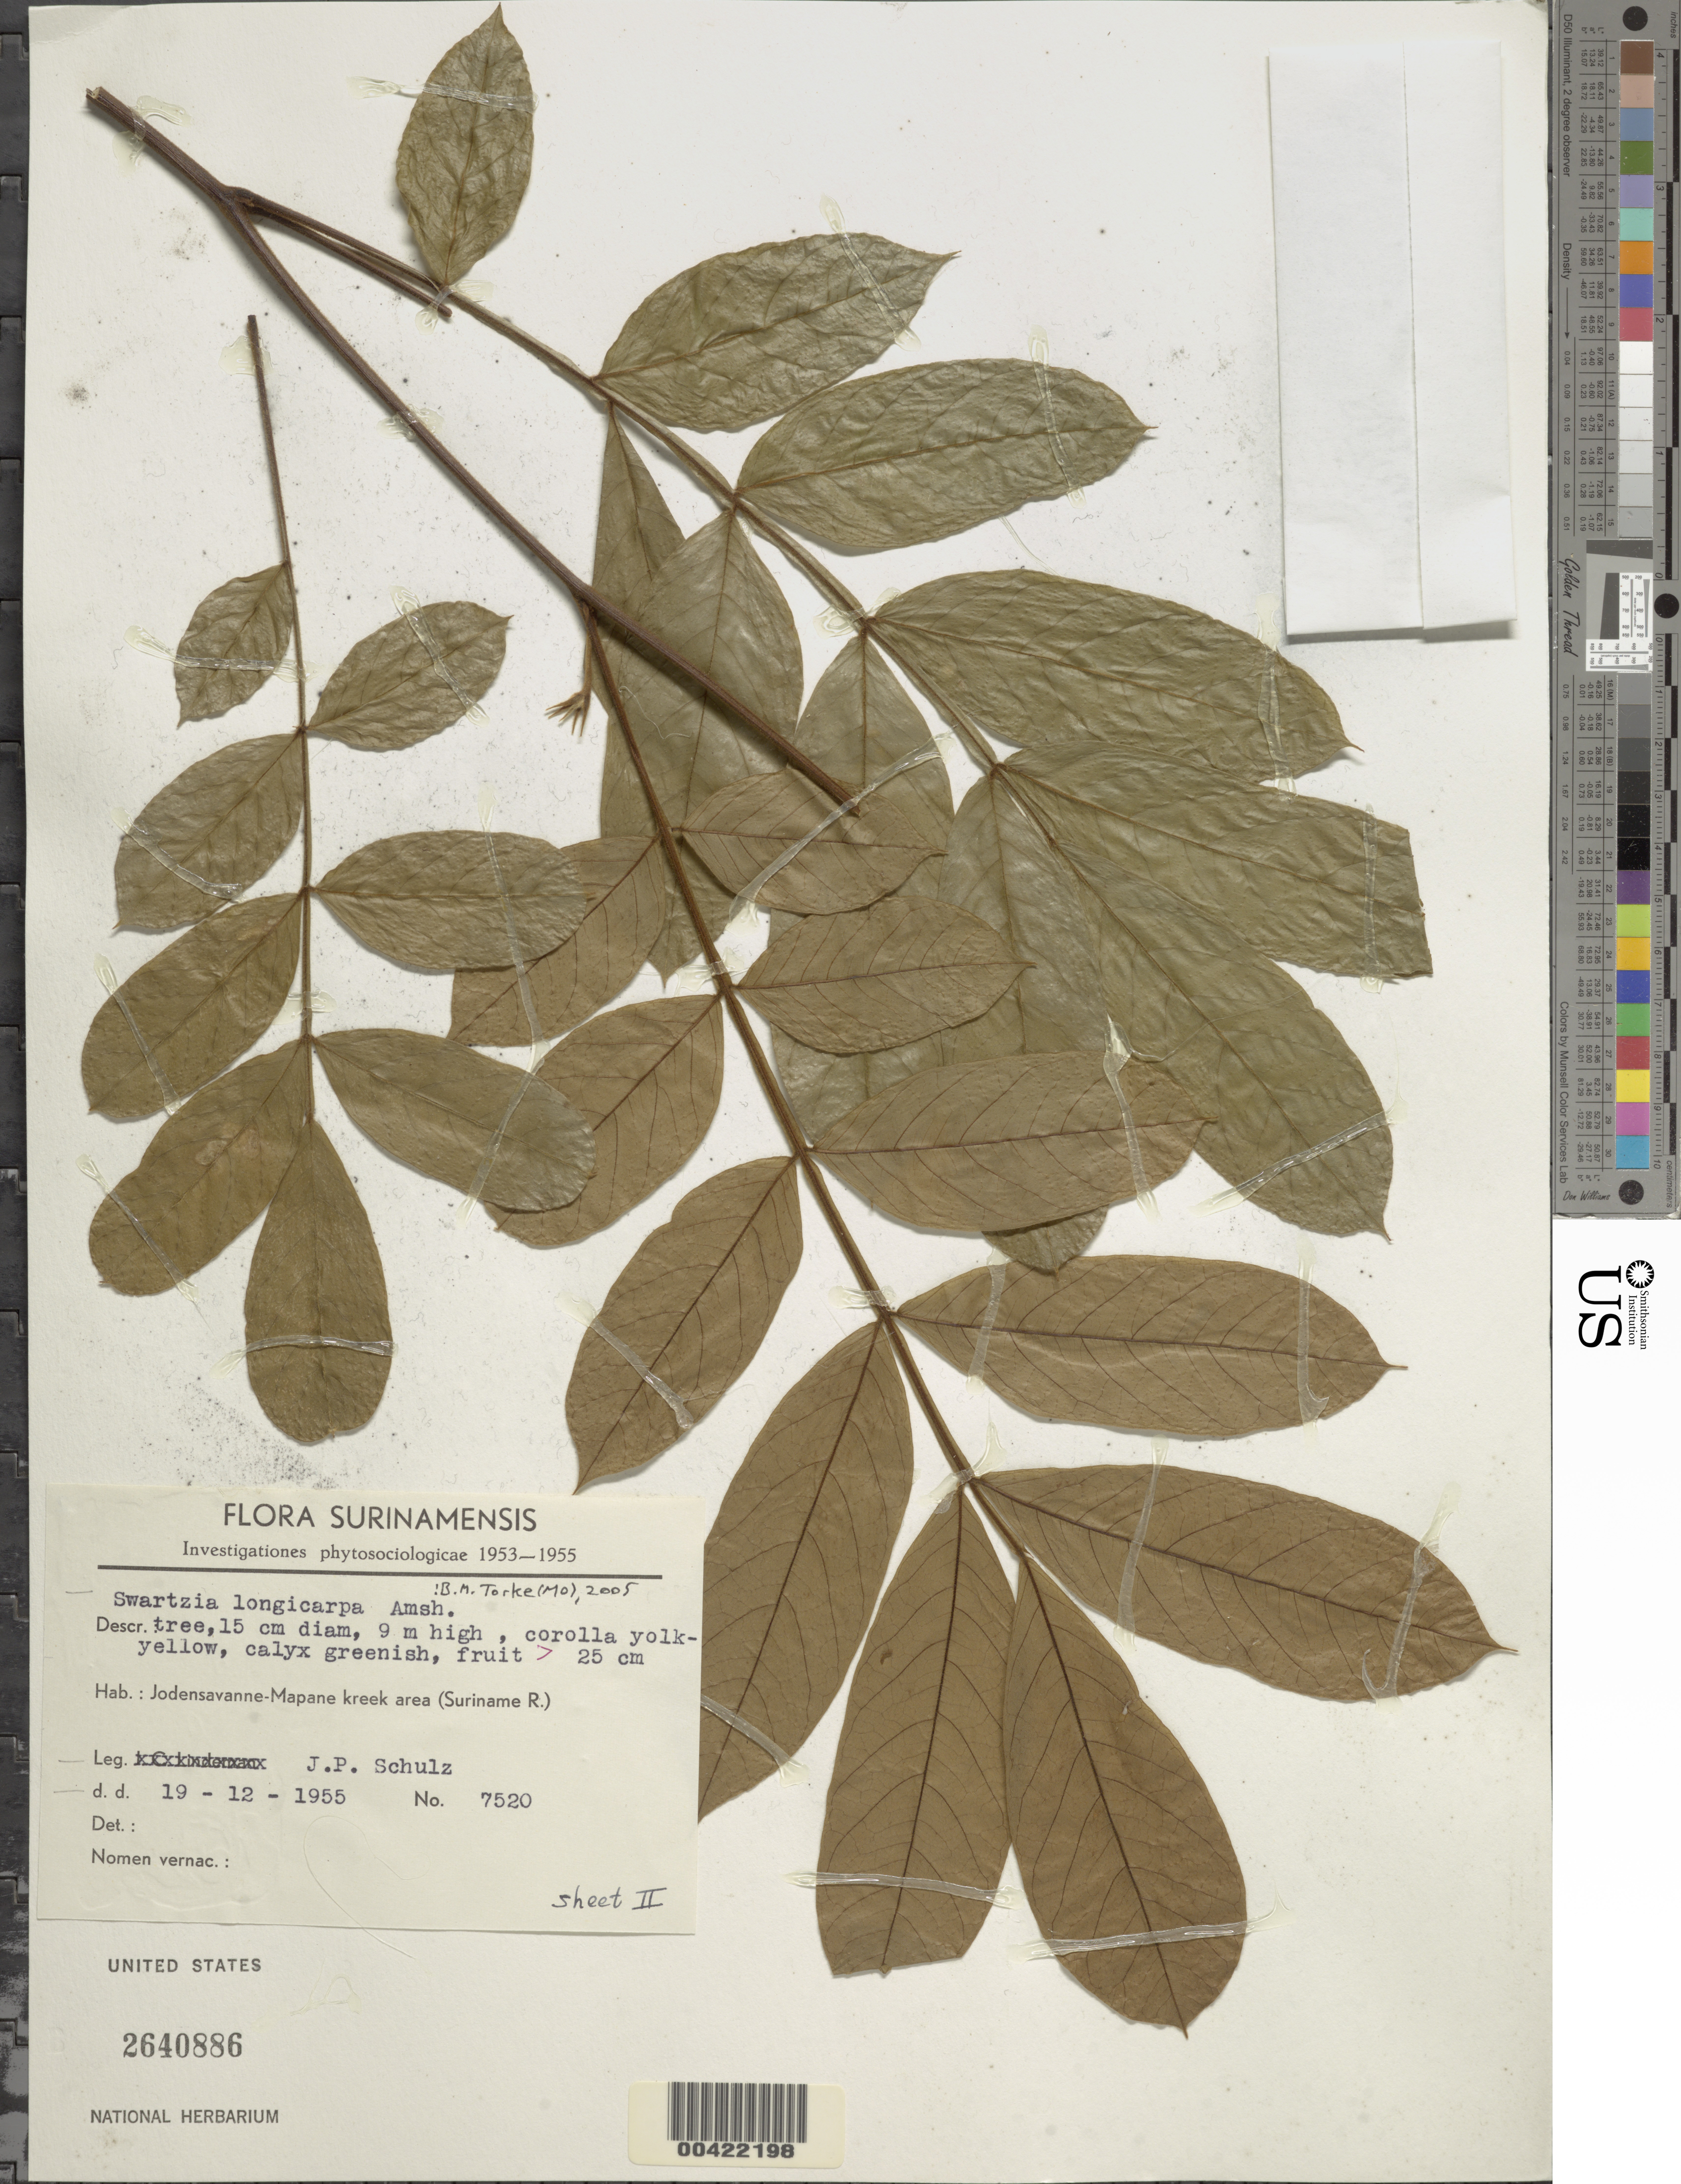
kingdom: Plantae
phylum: Tracheophyta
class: Magnoliopsida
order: Fabales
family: Fabaceae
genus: Swartzia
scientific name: Swartzia longicarpa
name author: Amshoff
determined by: Cowan, R. S.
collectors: J. P. Schulz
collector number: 7520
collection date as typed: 19 Dec 1955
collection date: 1955-12-19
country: Suriname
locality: Jodensavanne - mapane kreek area (suriname river), near camp 8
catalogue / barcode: US 2640886